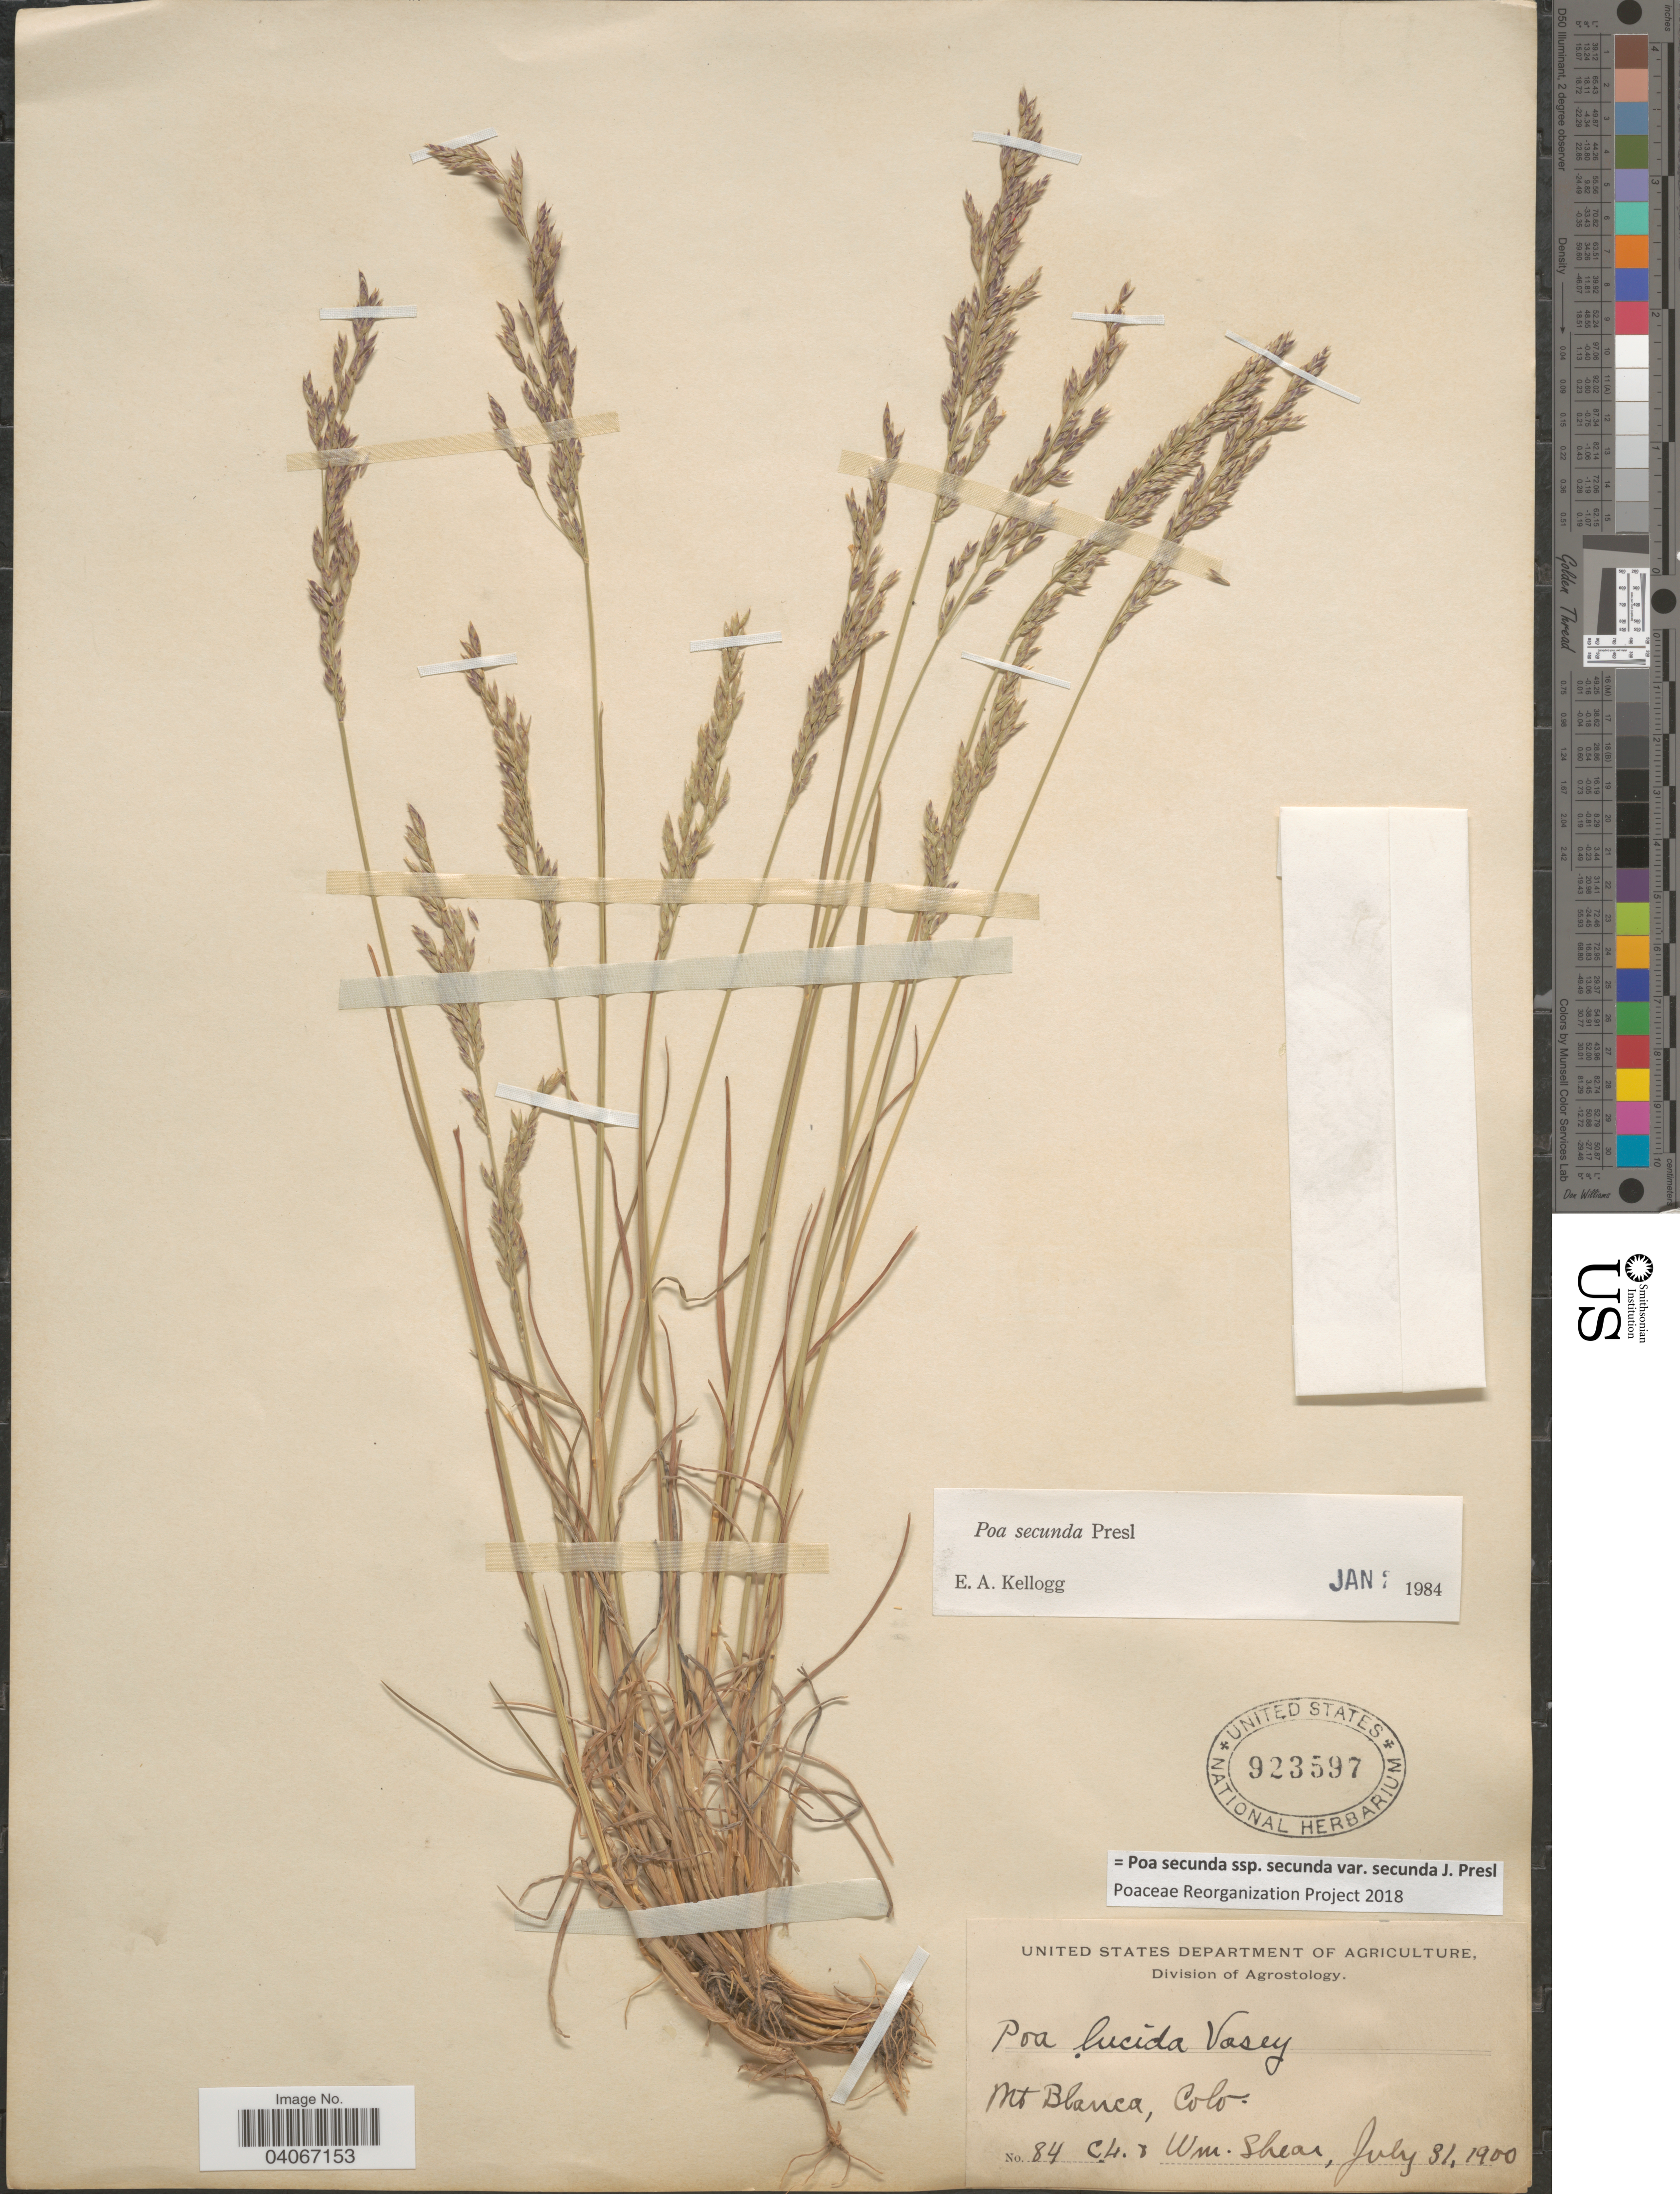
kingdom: Plantae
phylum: Tracheophyta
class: Liliopsida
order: Poales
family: Poaceae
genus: Poa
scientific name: Poa secunda subsp. secunda var. secunda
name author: J. Presl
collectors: C. L. Shear & W. Shear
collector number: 84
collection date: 1900-07-31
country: United States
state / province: Colorado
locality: Mt Blanca.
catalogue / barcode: US 923597